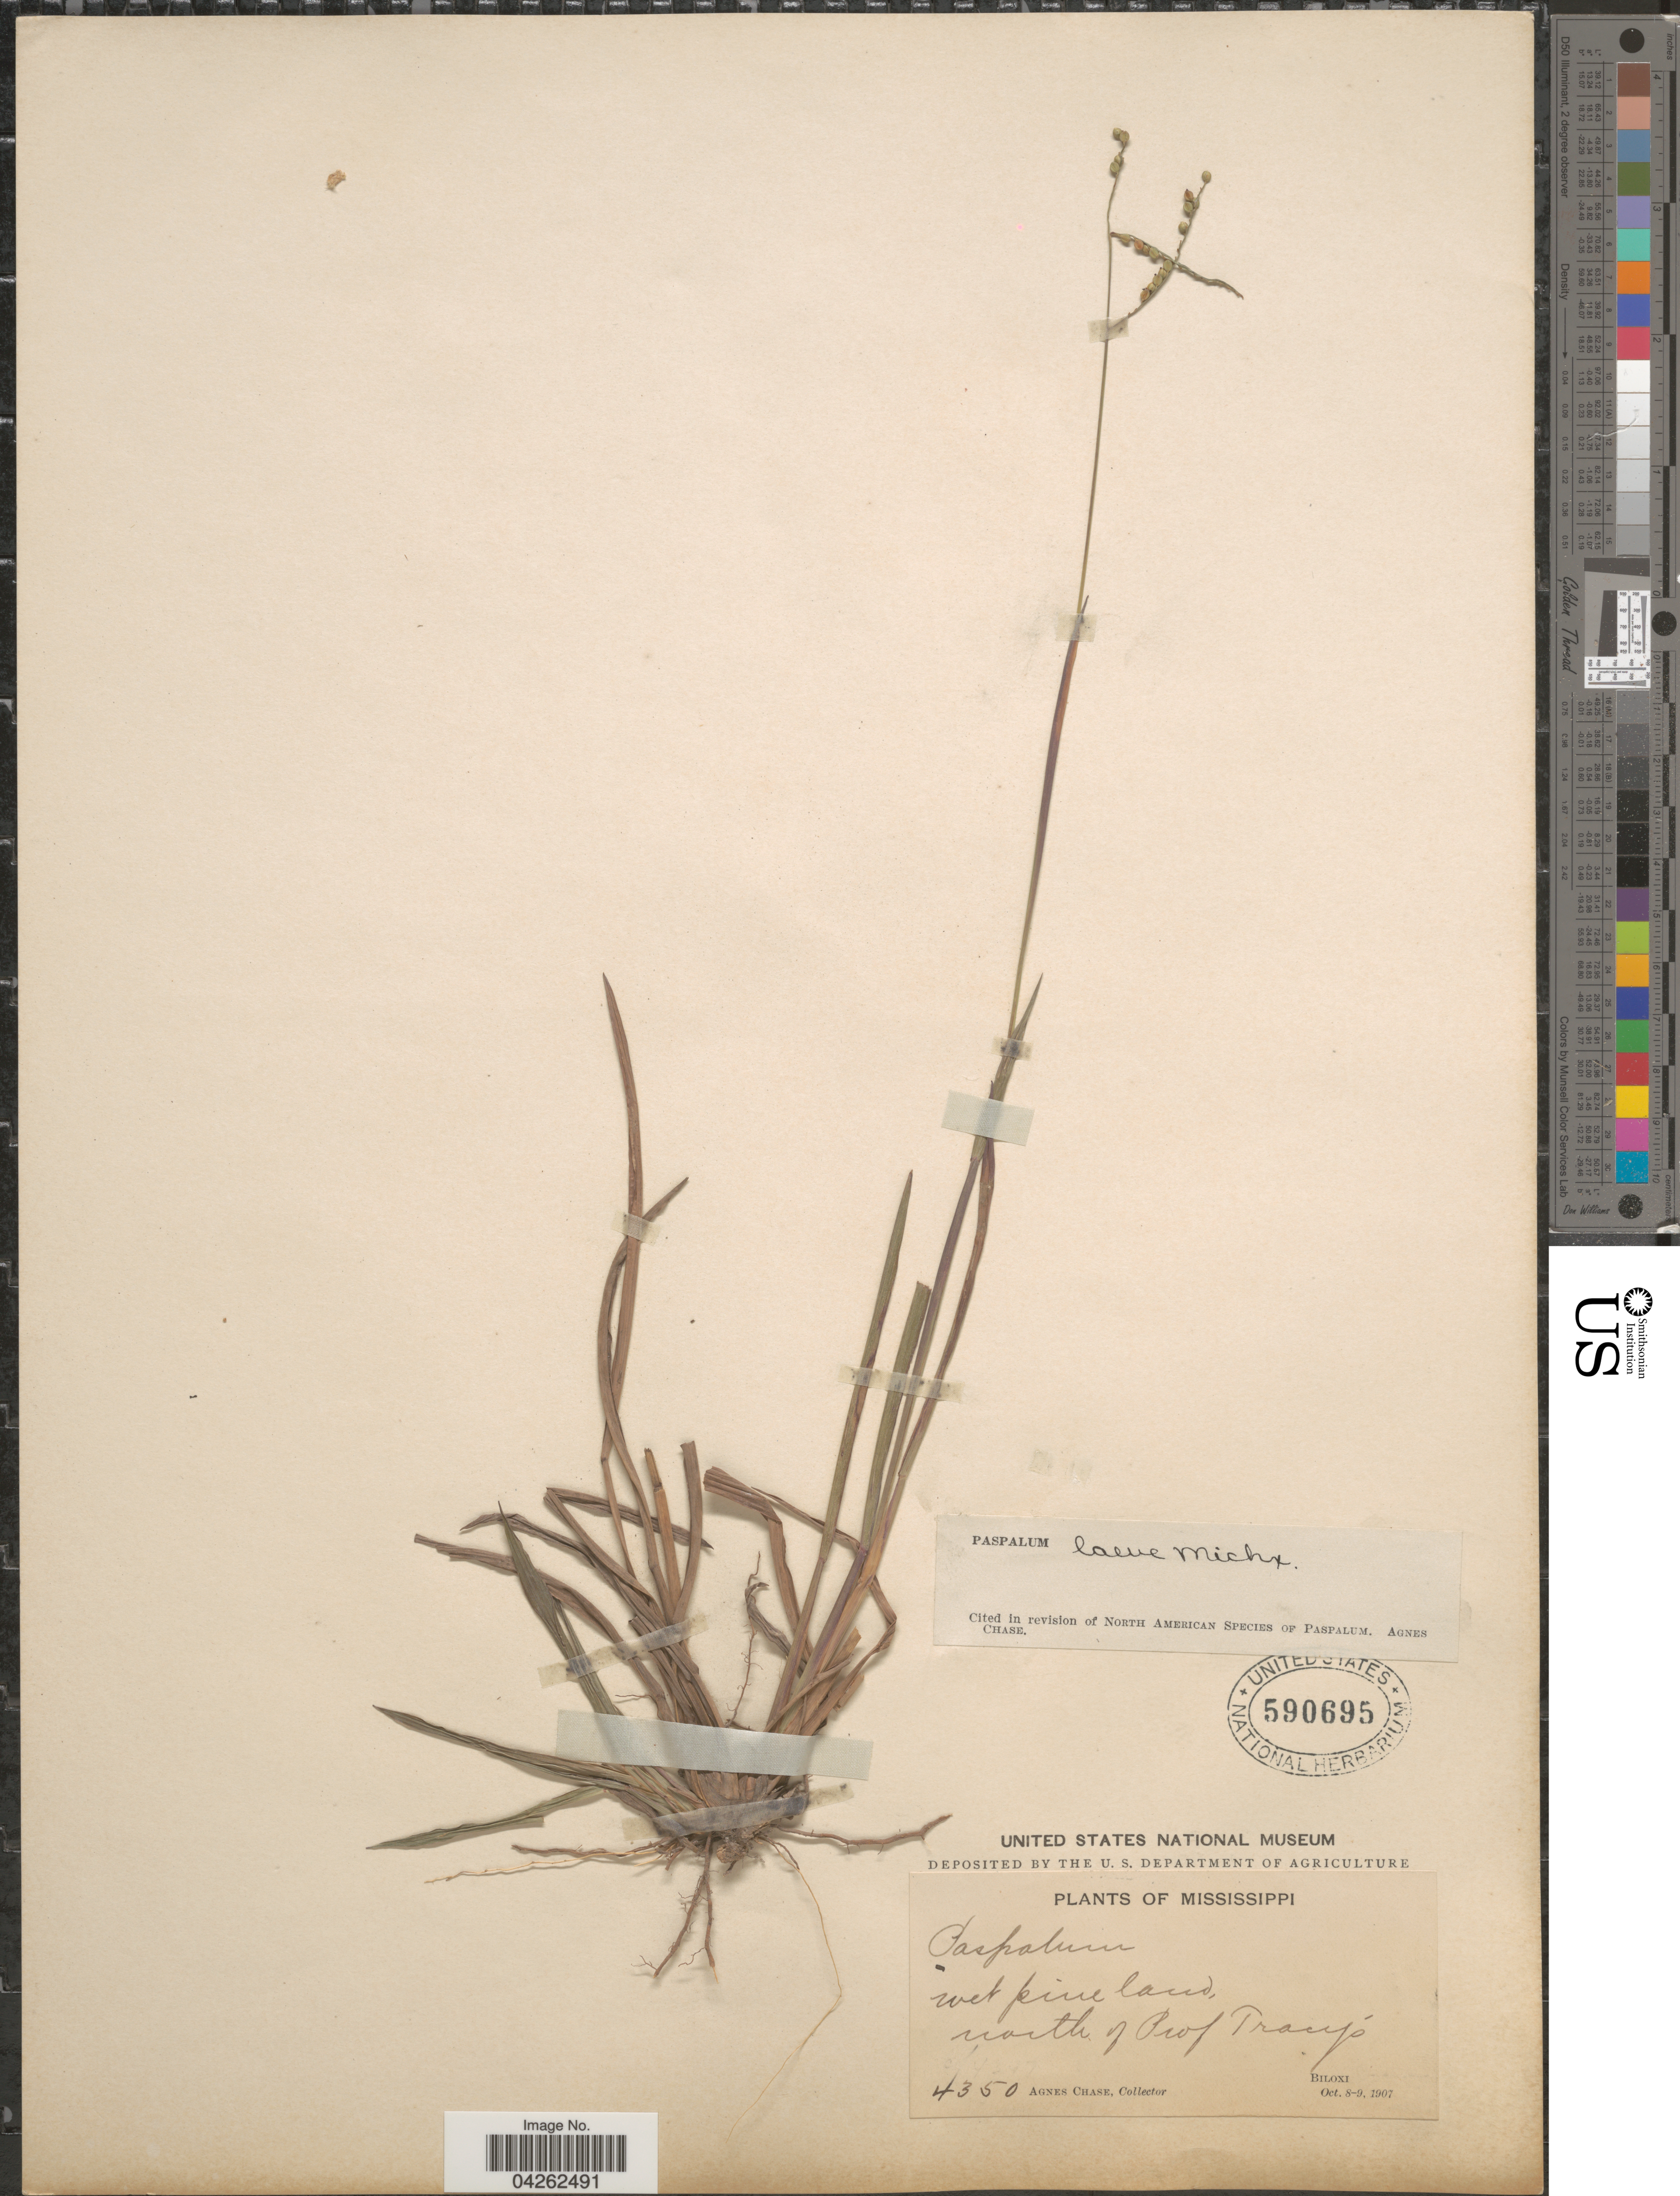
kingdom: Plantae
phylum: Tracheophyta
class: Liliopsida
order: Poales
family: Poaceae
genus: Paspalum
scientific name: Paspalum laeve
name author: Michx.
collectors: A. Chase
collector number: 4350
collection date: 1907-10-08/1907-10-09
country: United States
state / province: Mississippi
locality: Wet pine land, north of Prof Tracy's. Biloxi.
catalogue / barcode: US 590695